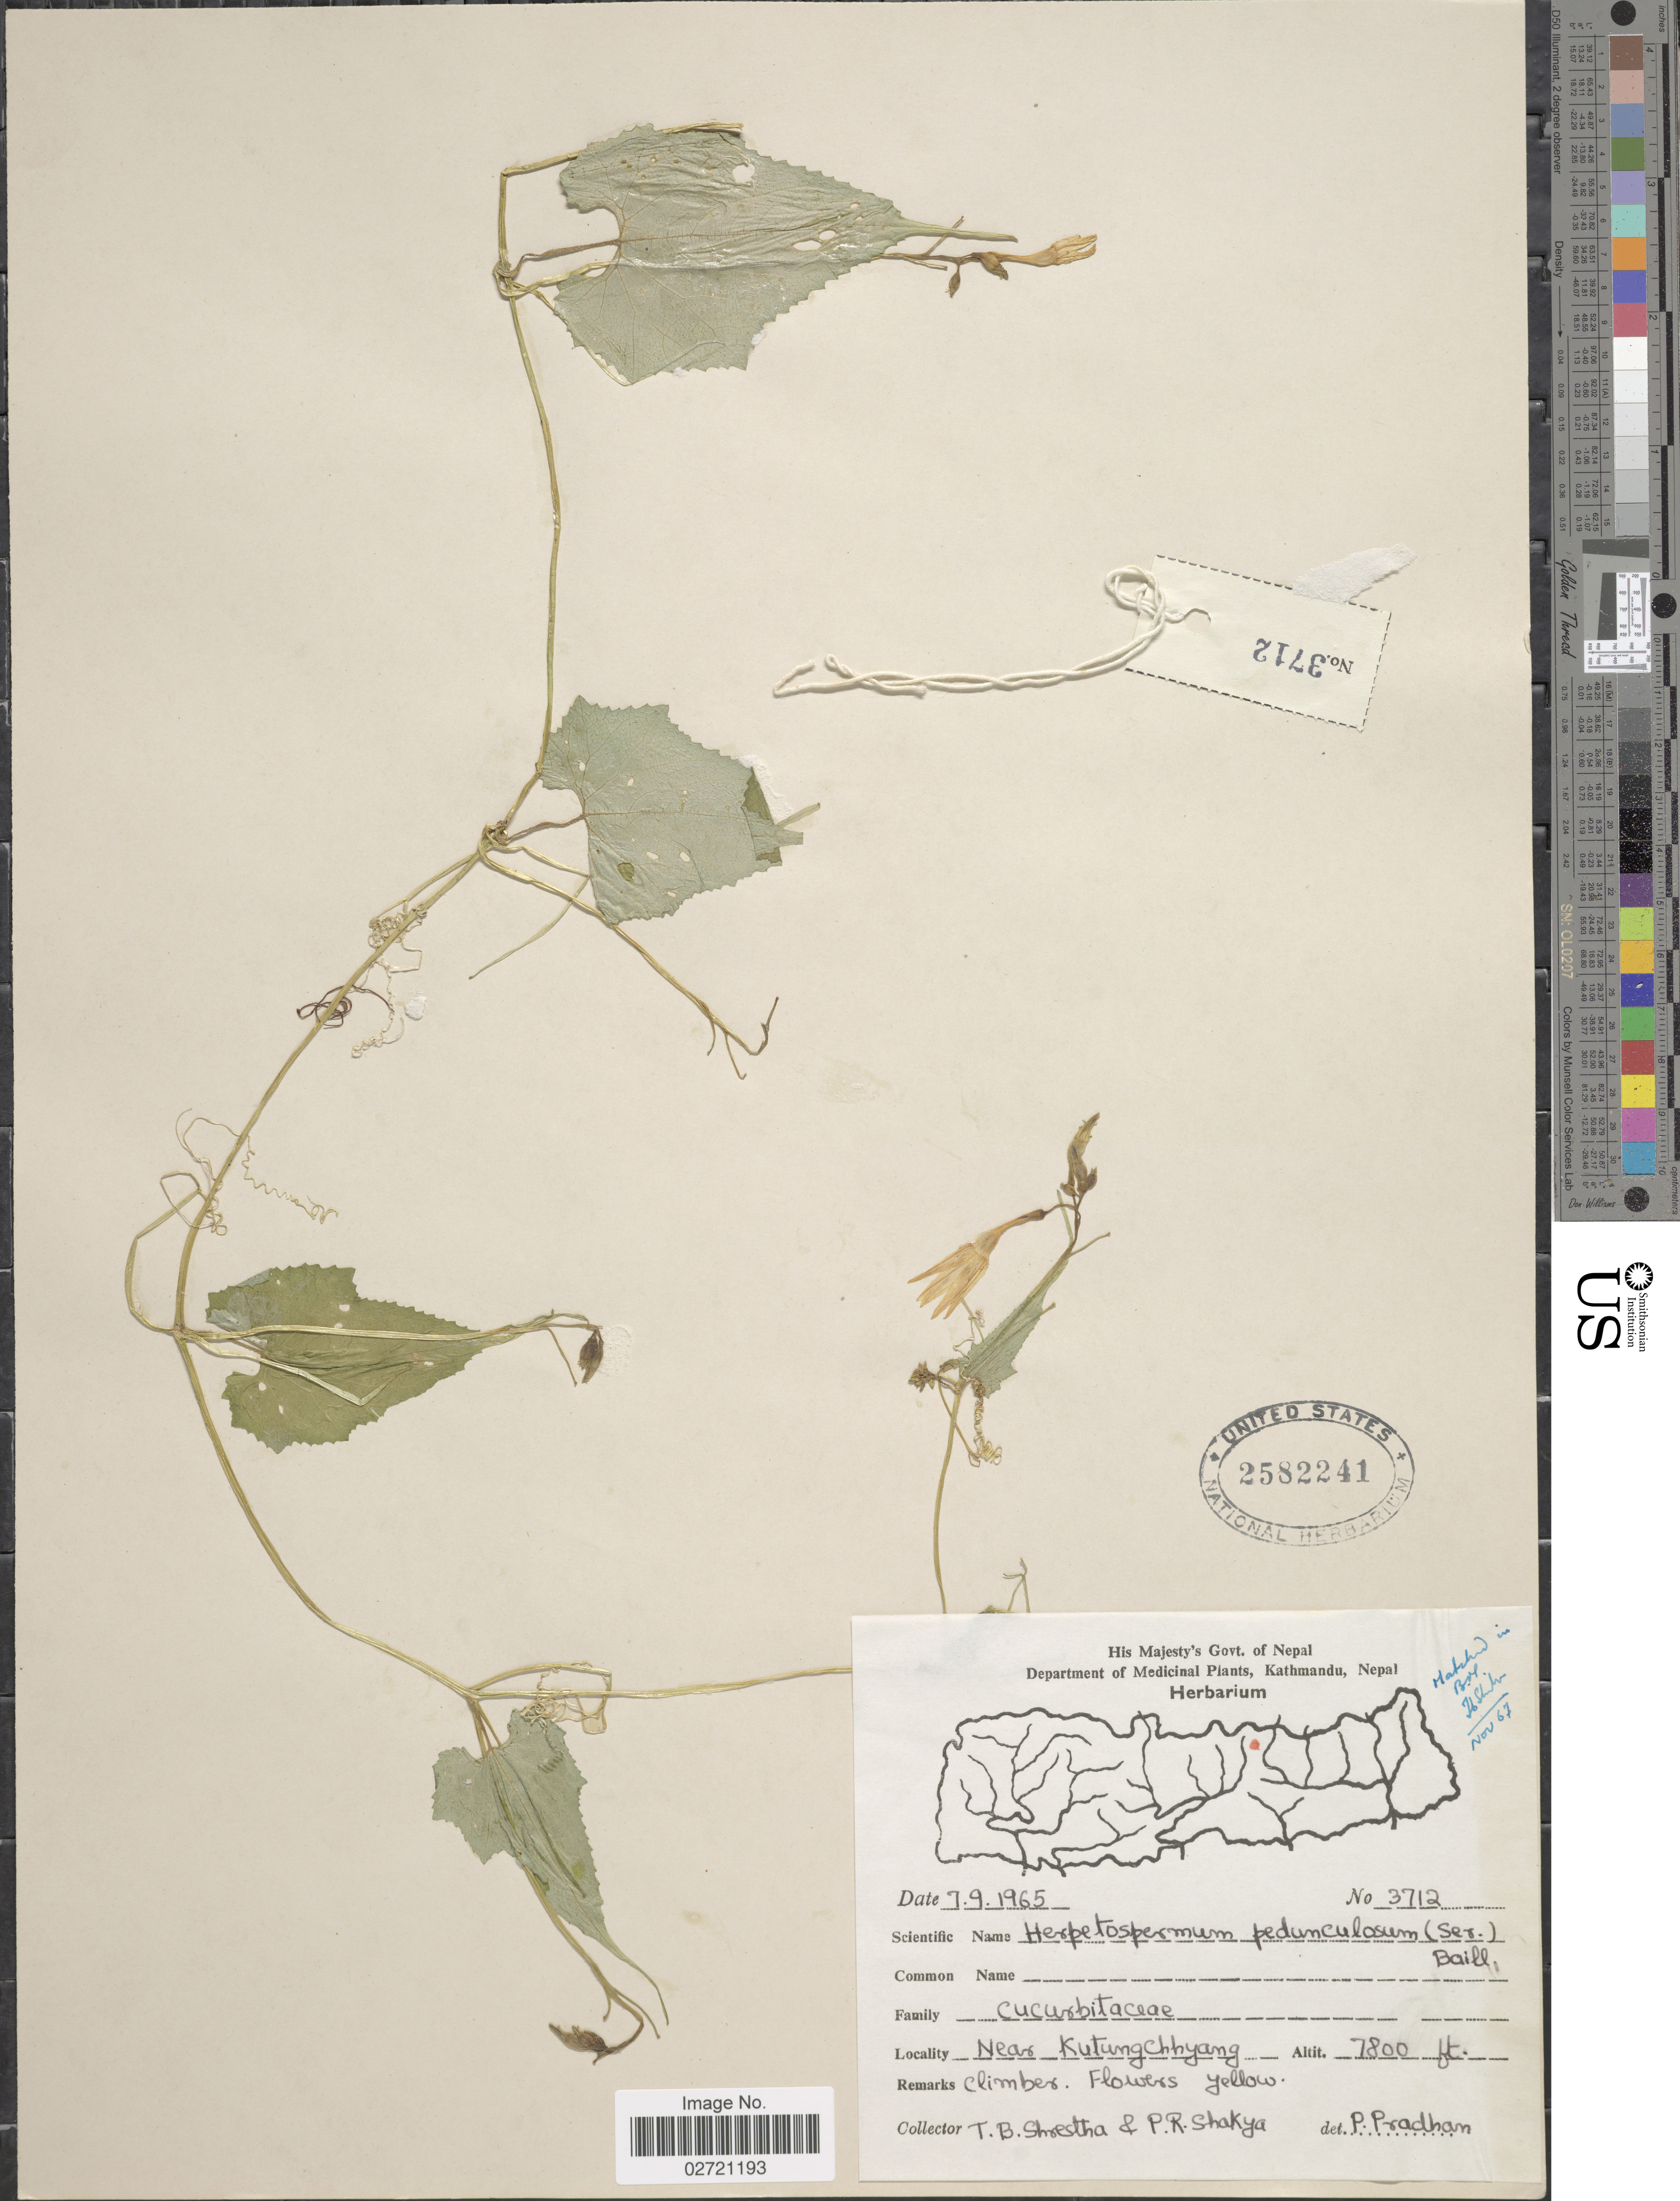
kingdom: Plantae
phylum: Tracheophyta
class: Magnoliopsida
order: Cucurbitales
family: Cucurbitaceae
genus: Herpetospermum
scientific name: Herpetospermum pedunculosum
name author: (Ser.) C.B. Clarke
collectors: T. B. Shrestha & P. Shakya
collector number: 3712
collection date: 1965-09-07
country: Nepal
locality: Near Kutungchhyang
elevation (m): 2377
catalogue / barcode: US 2582241